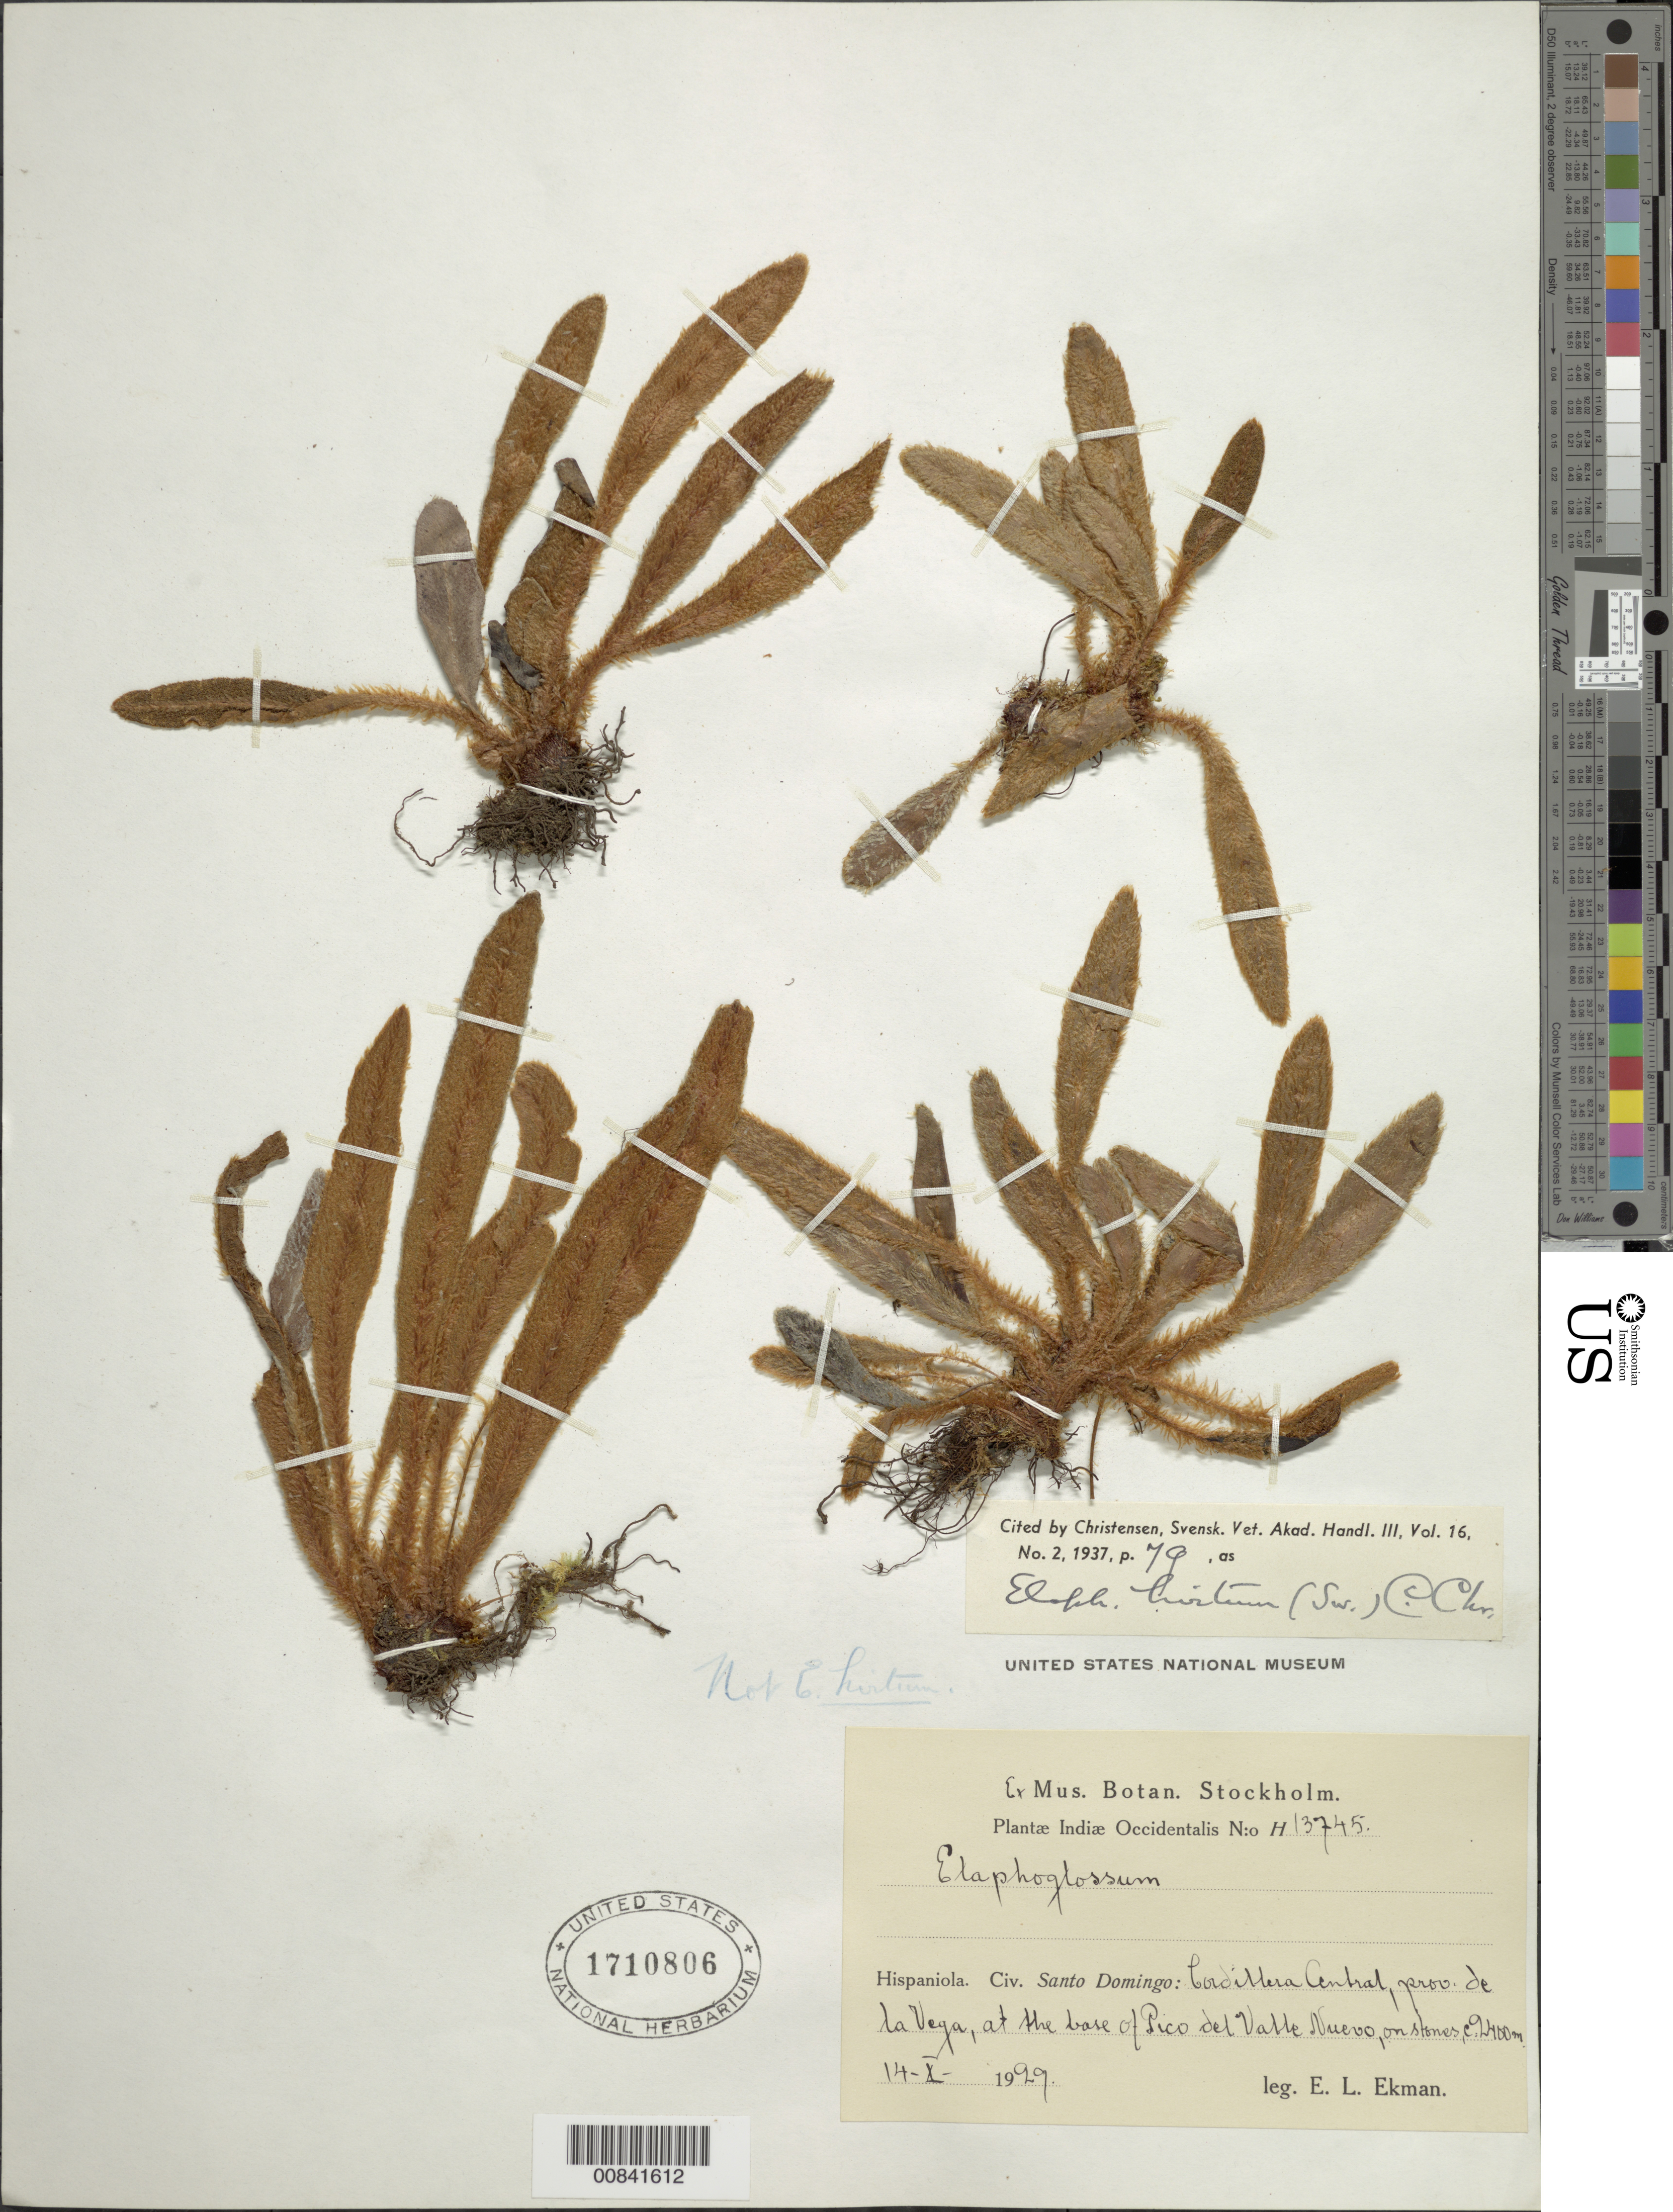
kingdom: Plantae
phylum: Tracheophyta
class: Polypodiopsida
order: Polypodiales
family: Dryopteridaceae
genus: Elaphoglossum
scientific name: Elaphoglossum sp.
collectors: E. L. Ekman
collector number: H 13745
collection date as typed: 14 Oct 1929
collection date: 1929-10-14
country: Dominican Republic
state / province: La Vega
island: Hispaniola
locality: Cordillera Central, base of Pico del Vallee Nuevo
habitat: On stones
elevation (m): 2400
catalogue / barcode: US 1710806